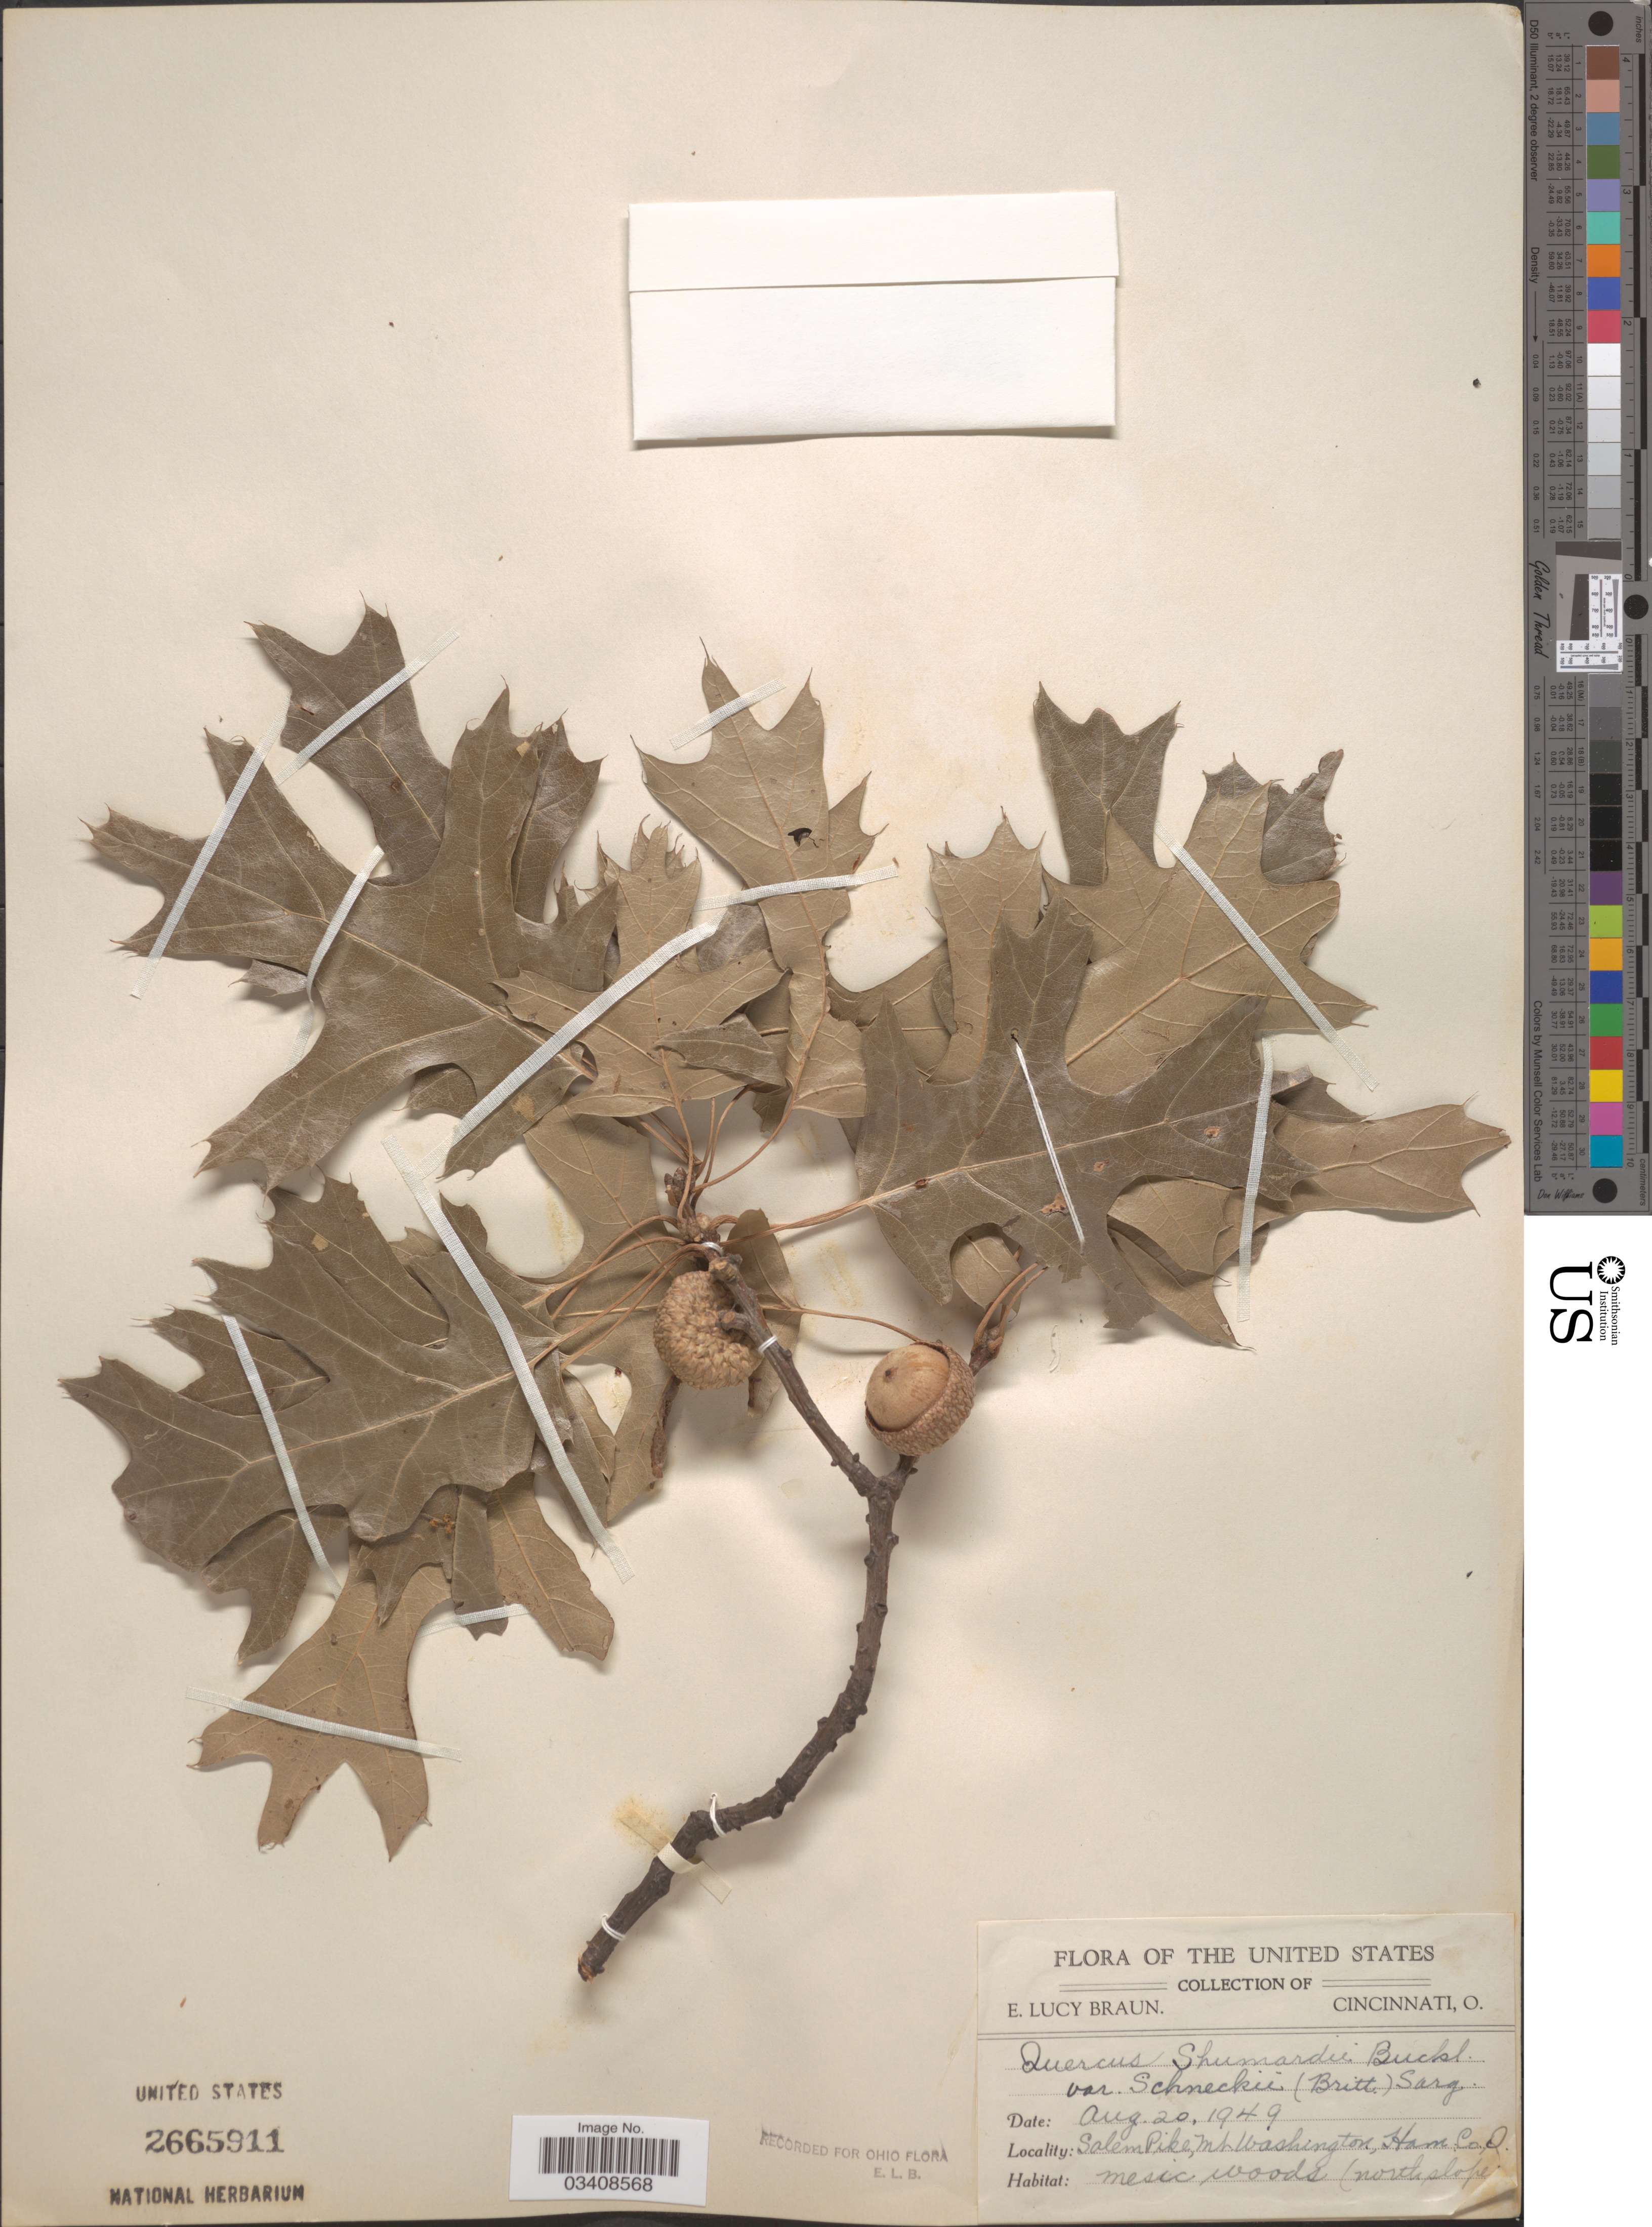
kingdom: Plantae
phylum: Tracheophyta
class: Magnoliopsida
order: Fagales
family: Fagaceae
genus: Quercus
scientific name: Quercus shumardii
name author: Buckley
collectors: E. L. Braun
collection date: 1949-08-20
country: United States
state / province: Ohio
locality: Salem Pike, Mt. Washington, Ham. Co.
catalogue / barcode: US 2665911